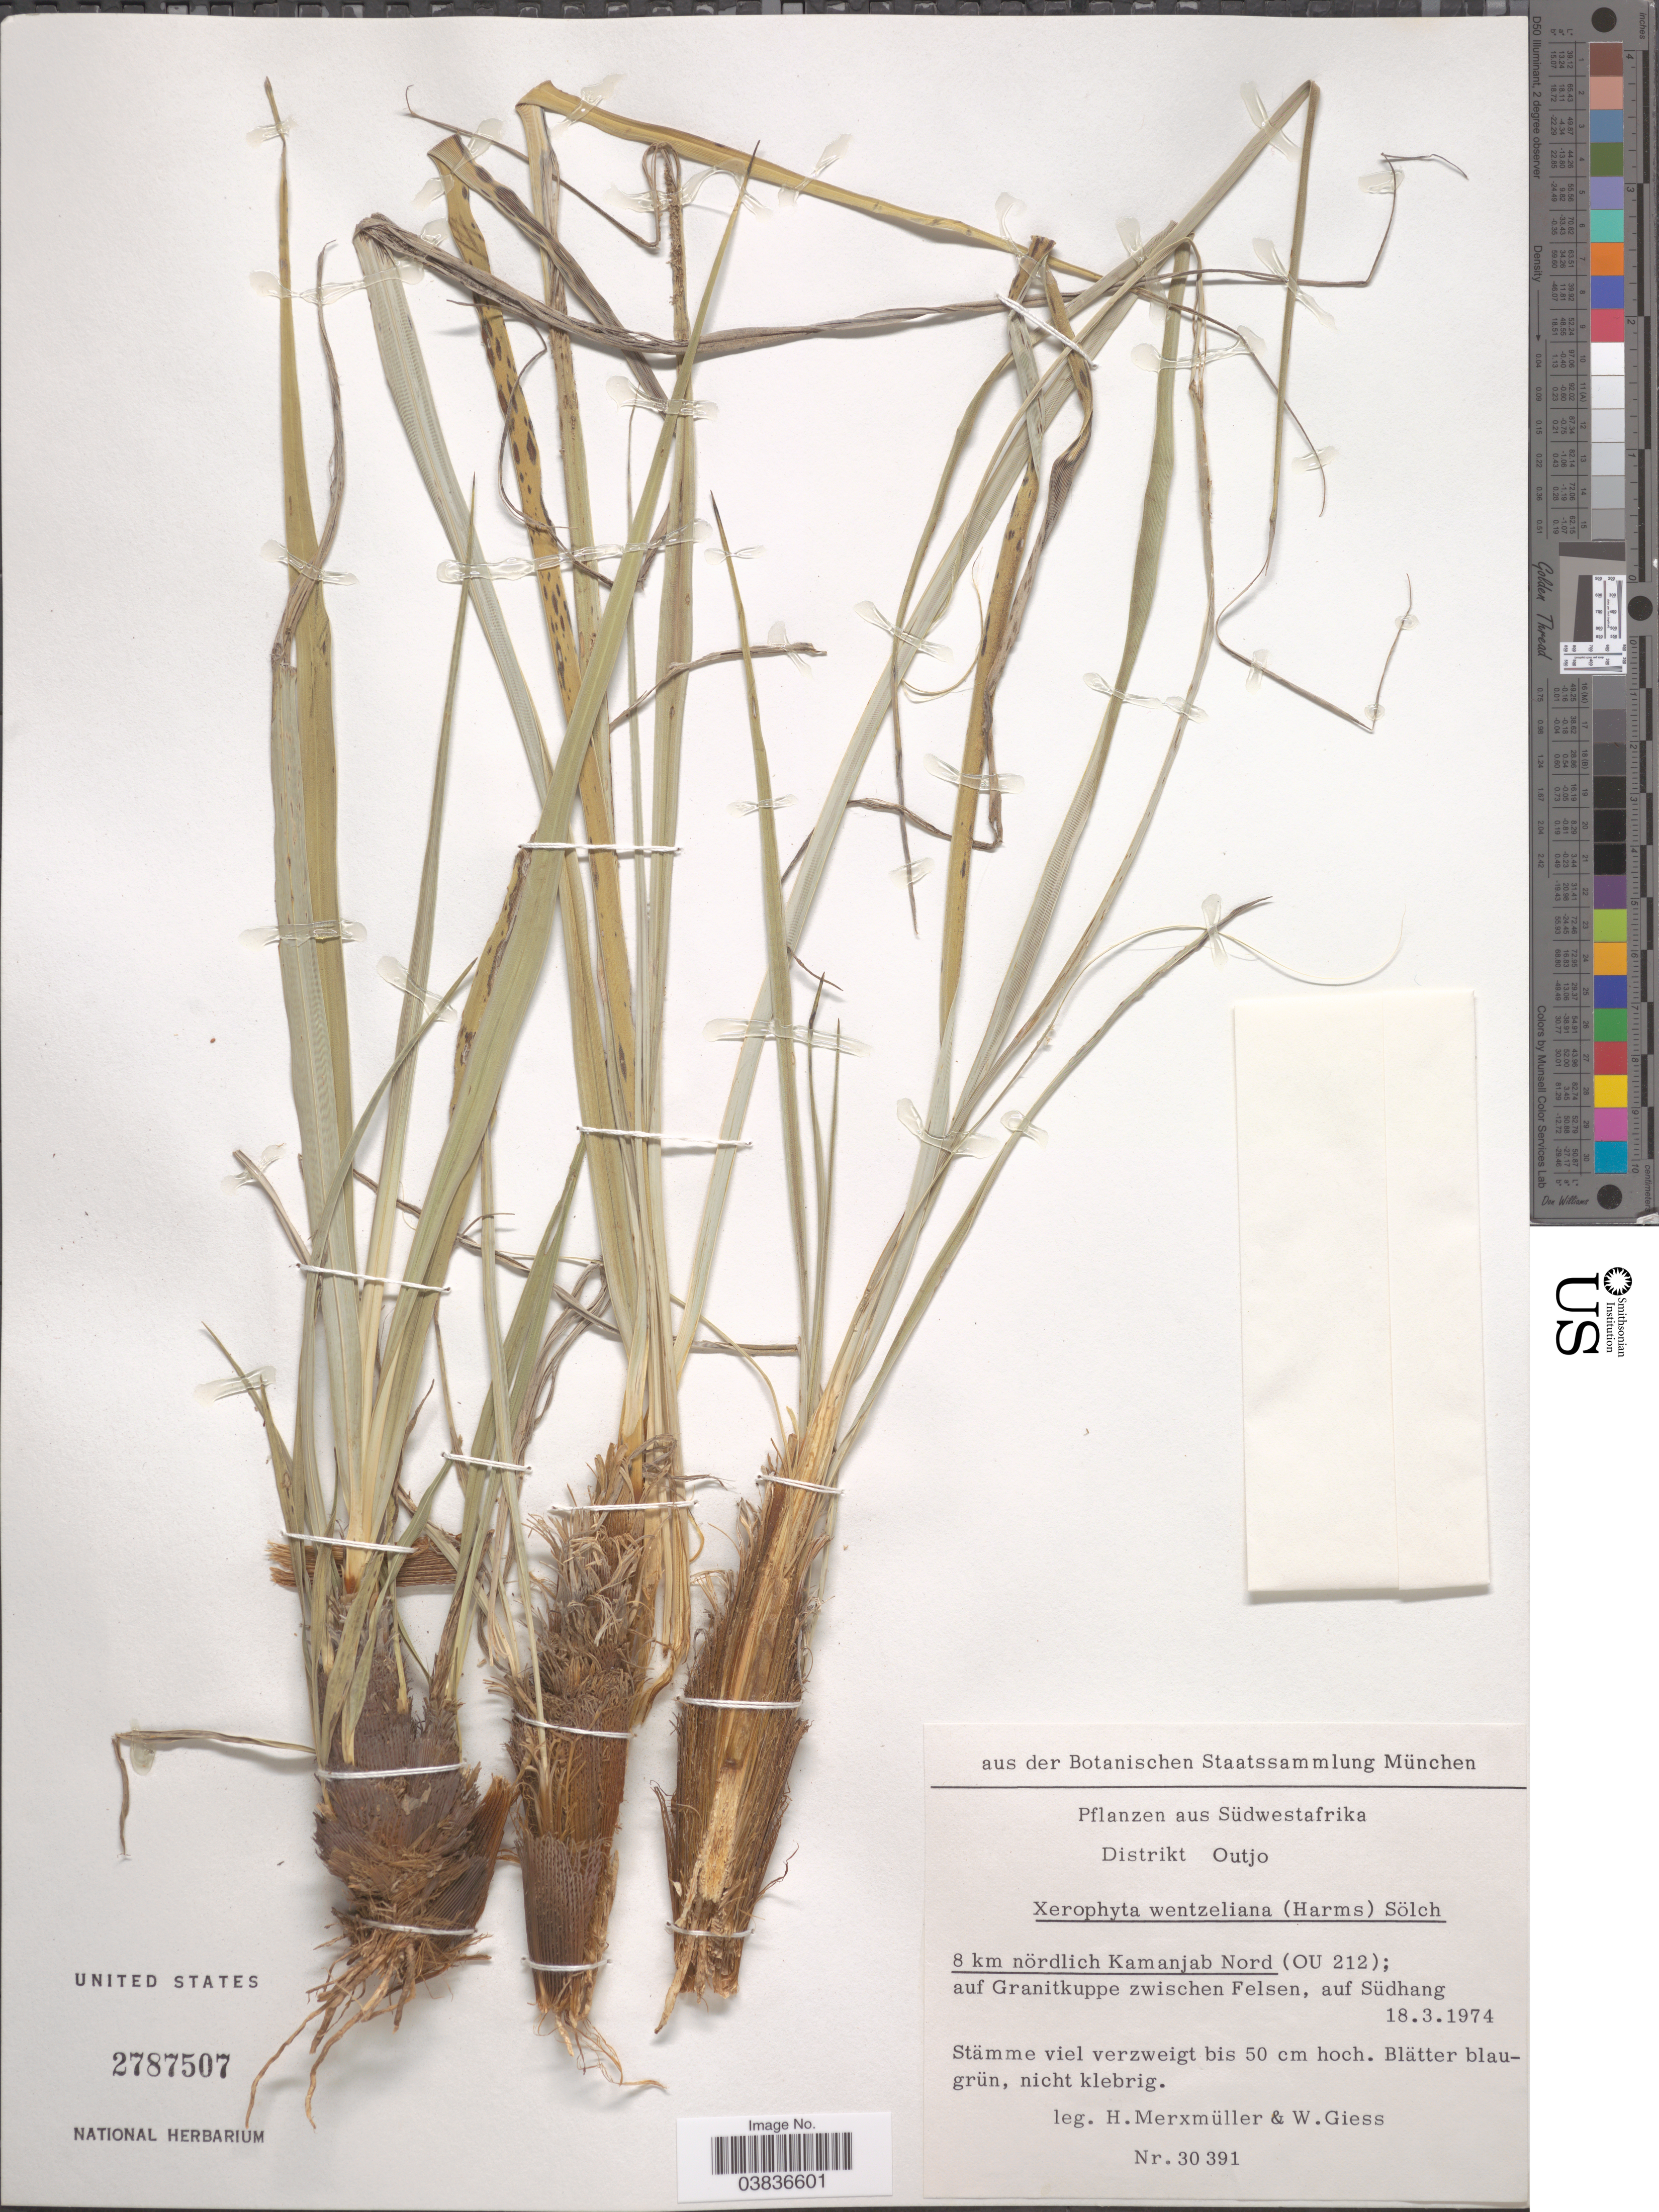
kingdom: Plantae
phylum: Tracheophyta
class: Liliopsida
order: Pandanales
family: Velloziaceae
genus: Xerophyta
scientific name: Xerophyta wentzeliana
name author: (Harms) Sölch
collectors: H. Merxmüller & W. Giess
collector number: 30391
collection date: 1974-03-18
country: Namibia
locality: Südwestafrika. Distrikt Outjo 8 km nördlich Kamanjab Nord (Ou 212); auf Granitkuppe zwischen Felsen, auf Südhang.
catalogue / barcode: US 2787507